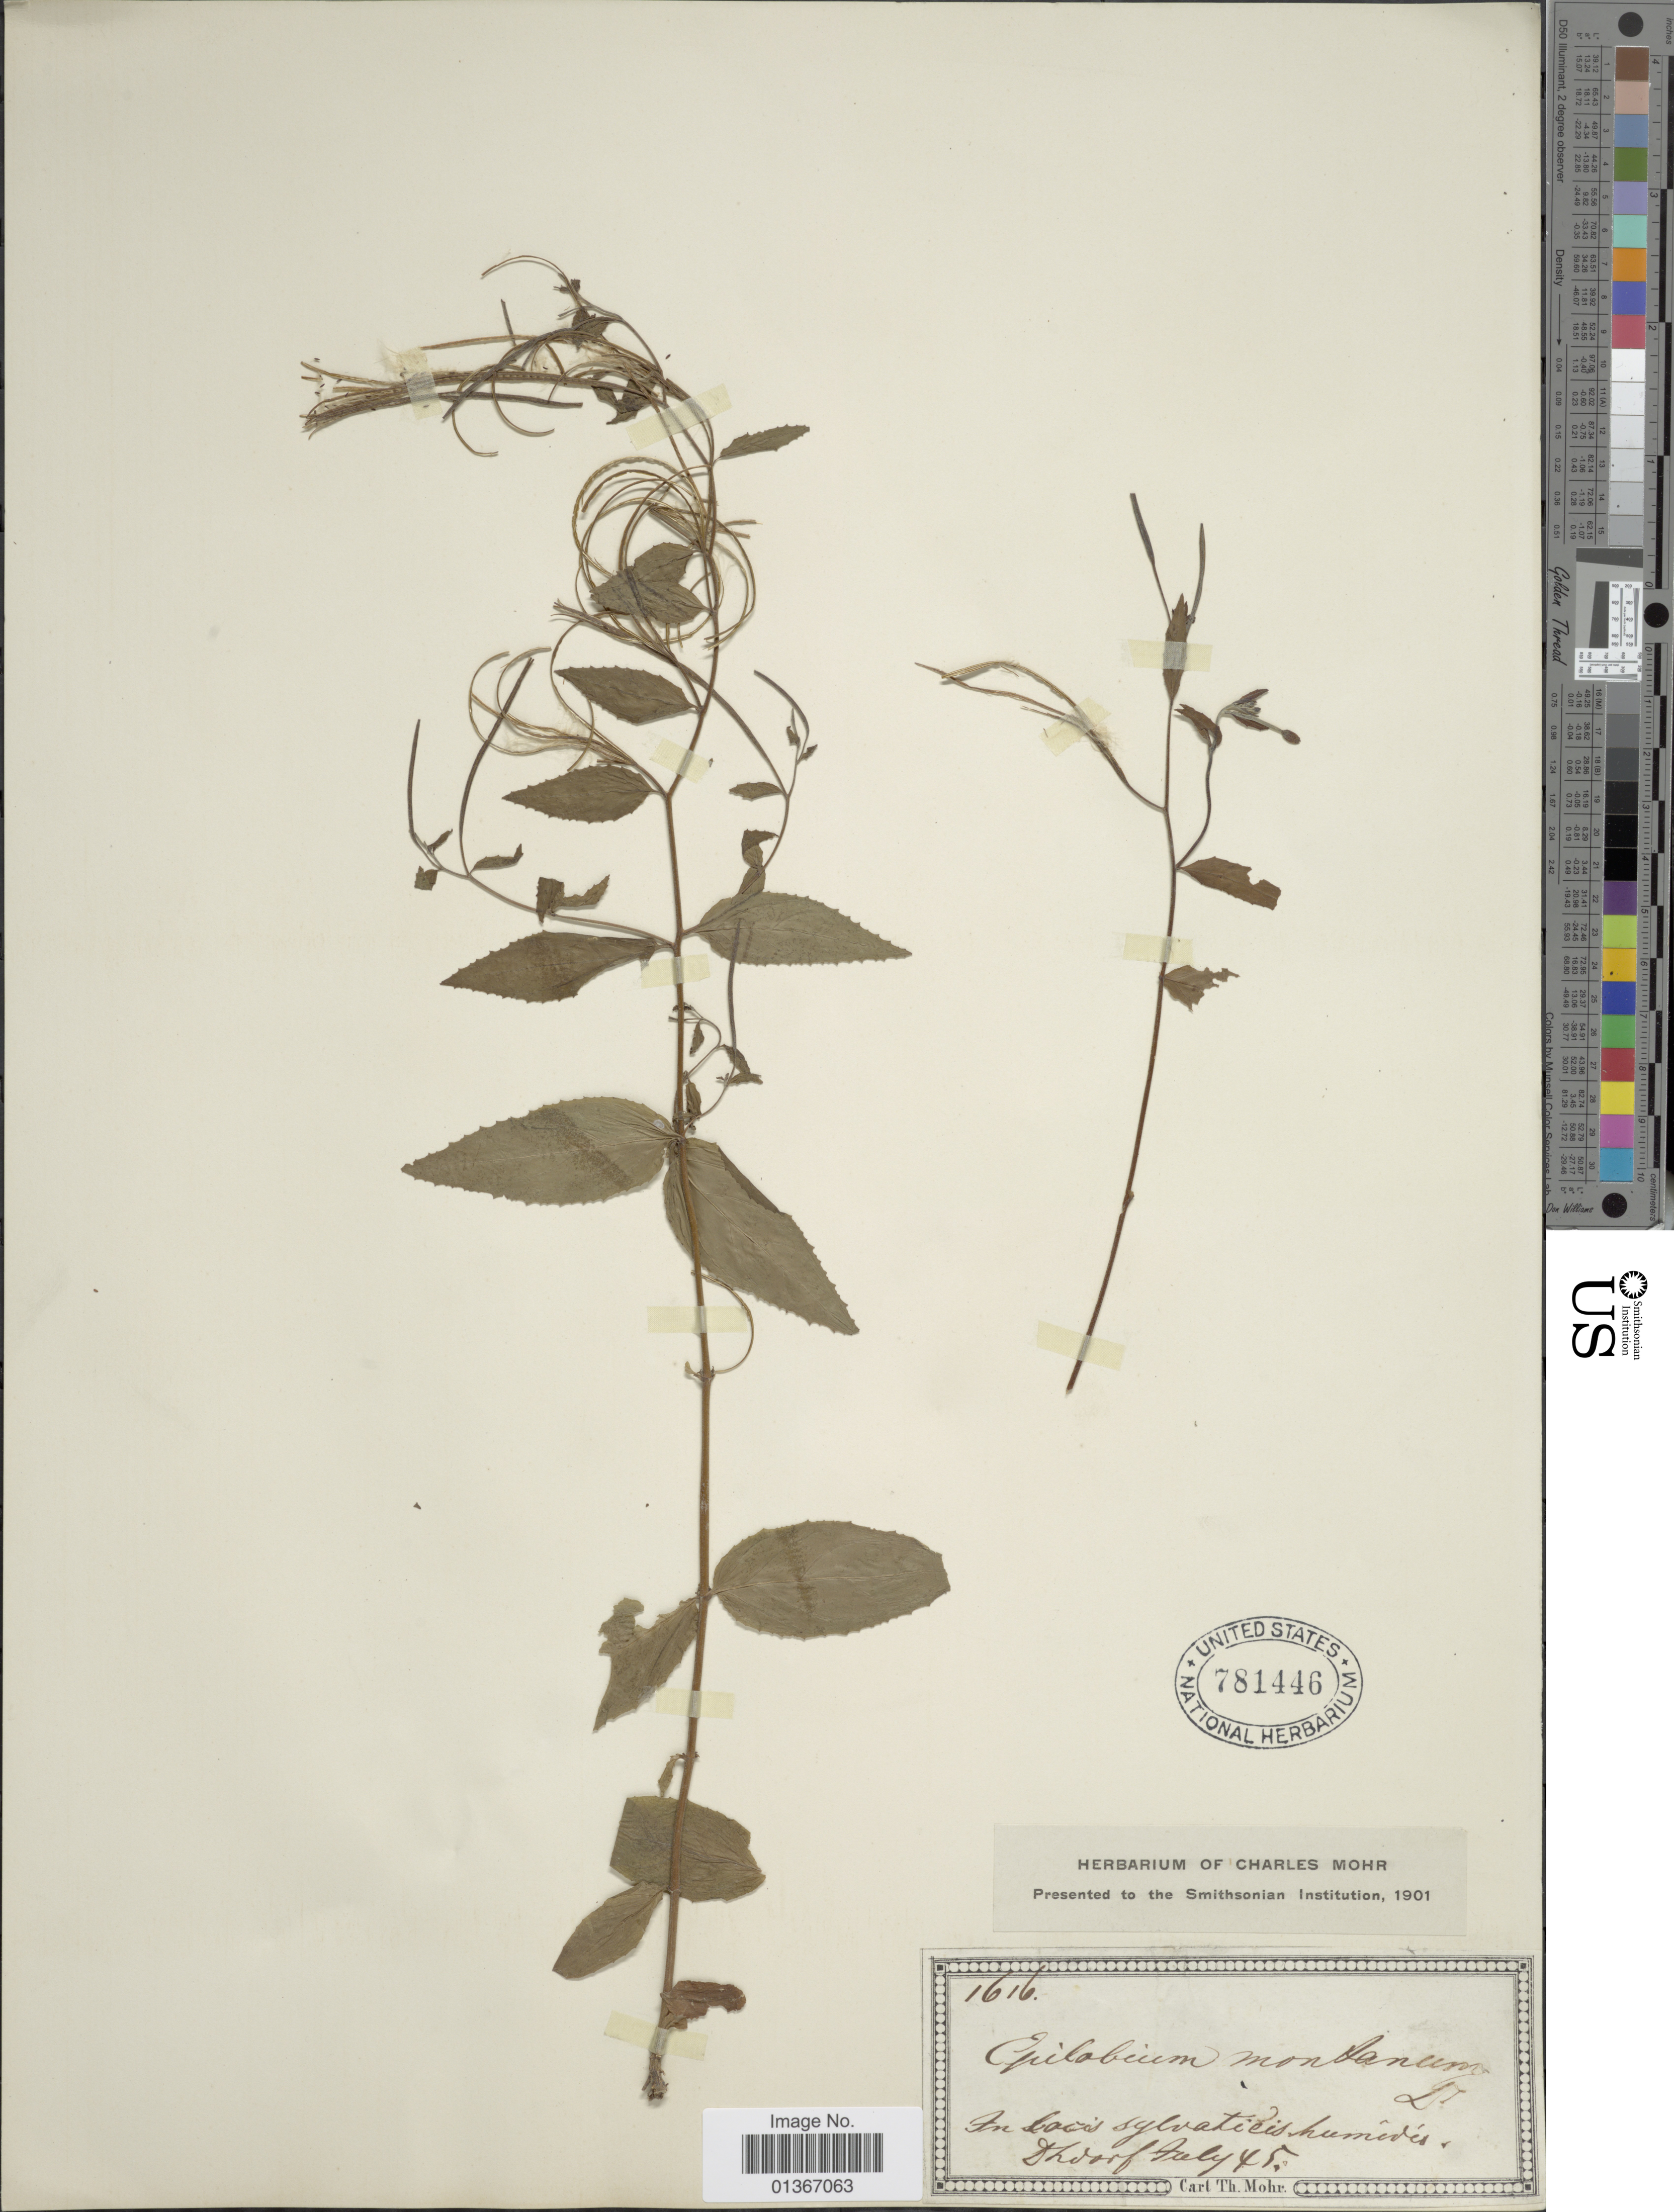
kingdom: Plantae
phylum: Tracheophyta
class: Magnoliopsida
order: Myrtales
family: Onagraceae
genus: Epilobium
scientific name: Epilobium montanum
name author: L.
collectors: C. T. Mohr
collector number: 1616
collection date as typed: Transcribed d/m/y: /7/45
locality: In locis sylvaticis humidis Dhdorf. [interpreted]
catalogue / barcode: US 781446